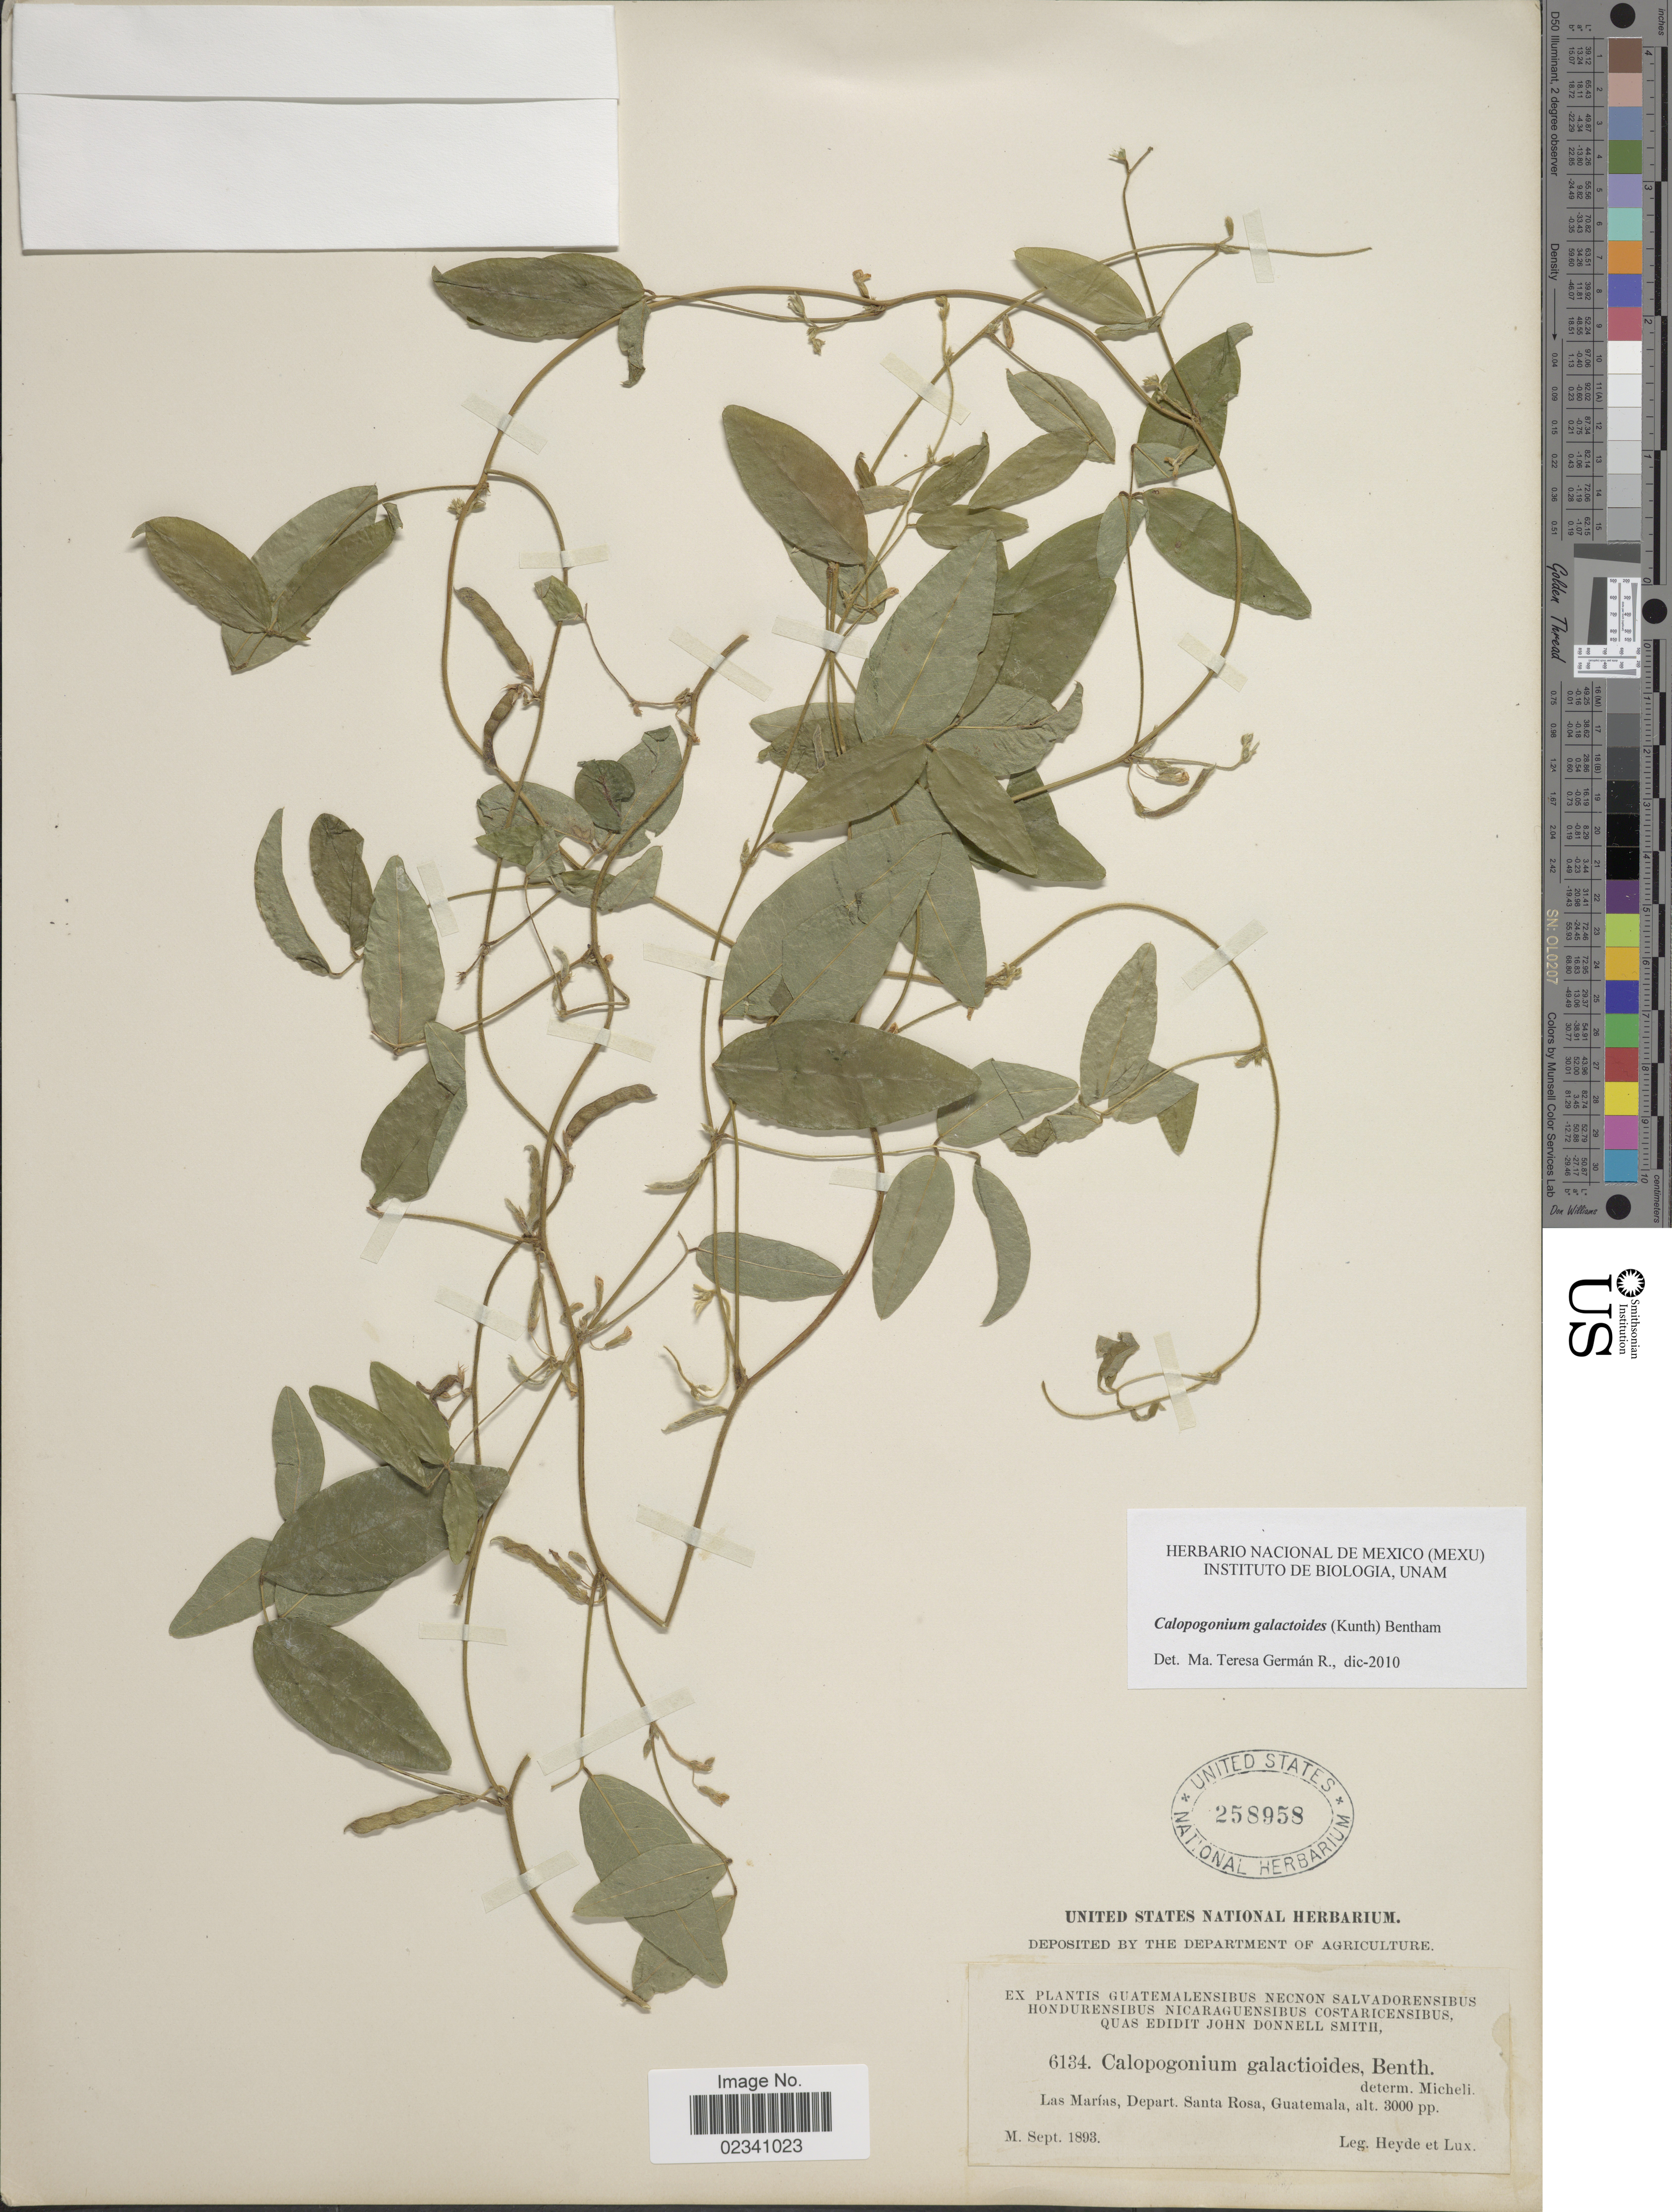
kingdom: Plantae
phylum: Tracheophyta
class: Magnoliopsida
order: Fabales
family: Fabaceae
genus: Calopogonium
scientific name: Calopogonium galactioides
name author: (Kunth) Hemsl.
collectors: Heyde & Lux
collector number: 6134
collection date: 1893-09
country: Guatemala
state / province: Santa Rosa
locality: Las Marias, Depart, Santa Rosa, Guatemala.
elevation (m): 914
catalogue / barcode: US 258958